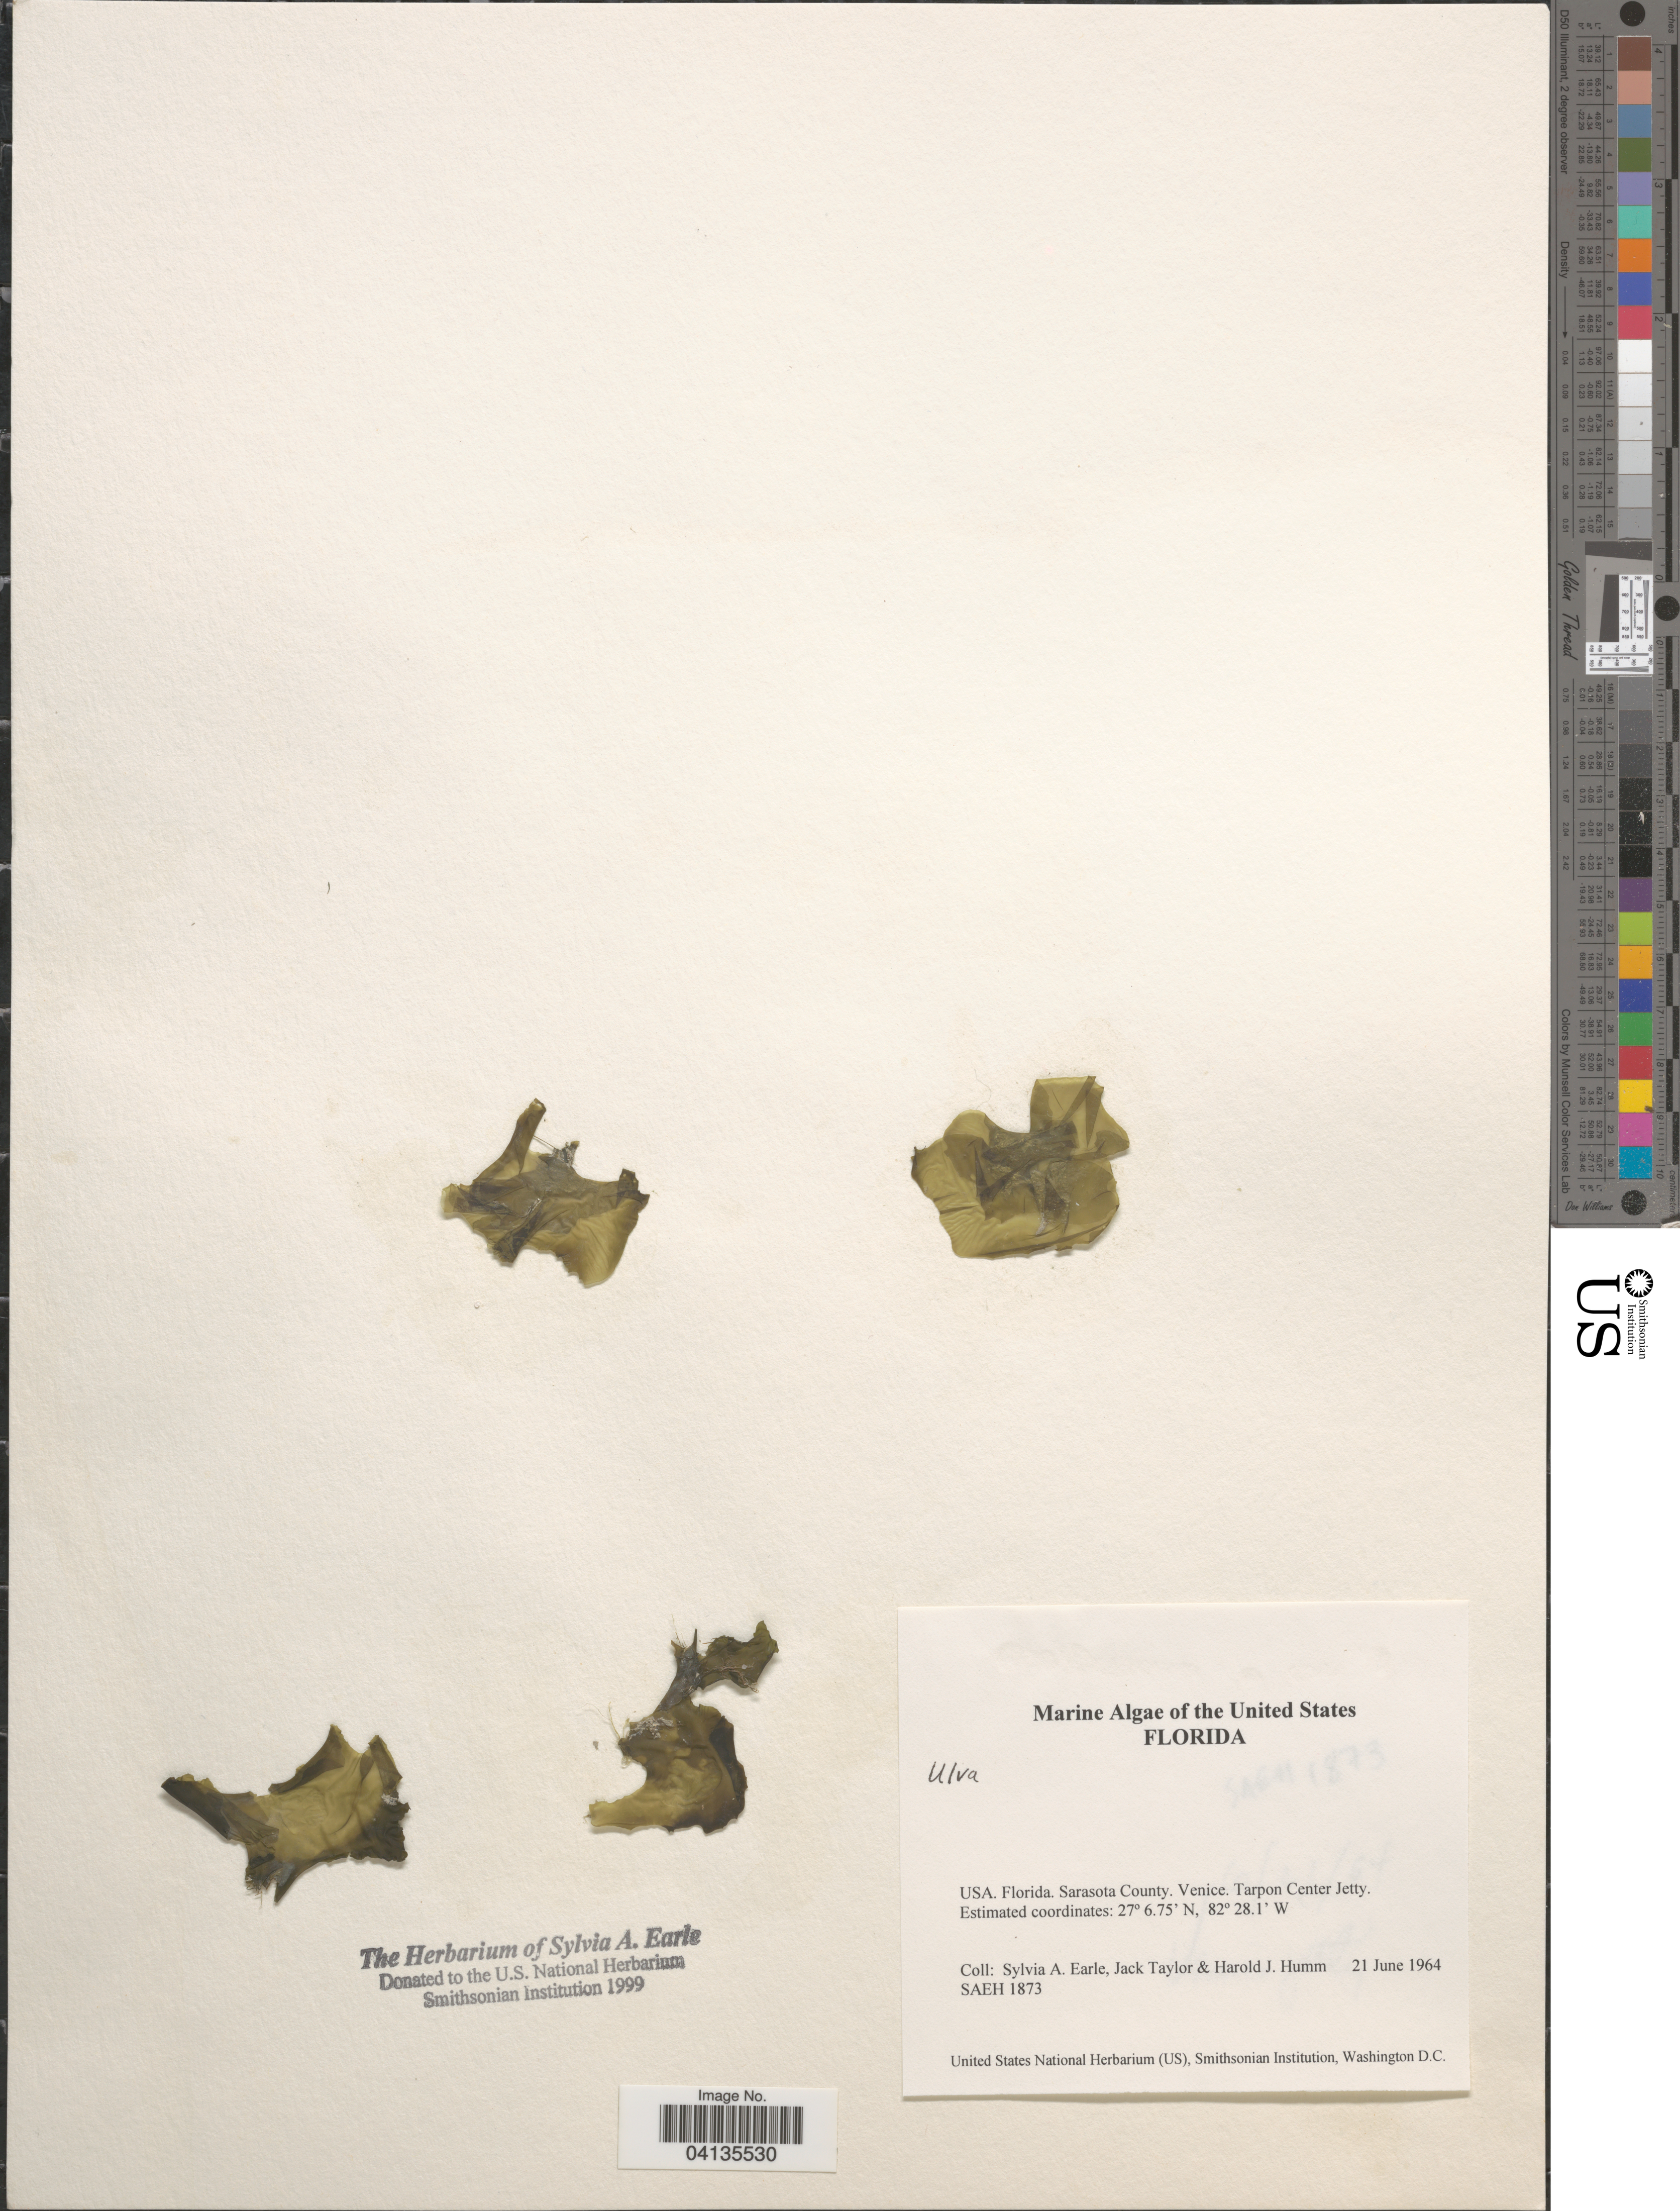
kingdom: Plantae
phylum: Chlorophyta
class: Ulvophyceae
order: Ulvales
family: Ulvaceae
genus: Ulva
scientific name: Ulva sp.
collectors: S. A. Earle, J. Taylor & H. J. Humm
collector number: SAEH1873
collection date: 1964-06-21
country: United States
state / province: Florida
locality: Sarasota County. Venice. Tarpon Center Jetty.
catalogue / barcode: US 329124